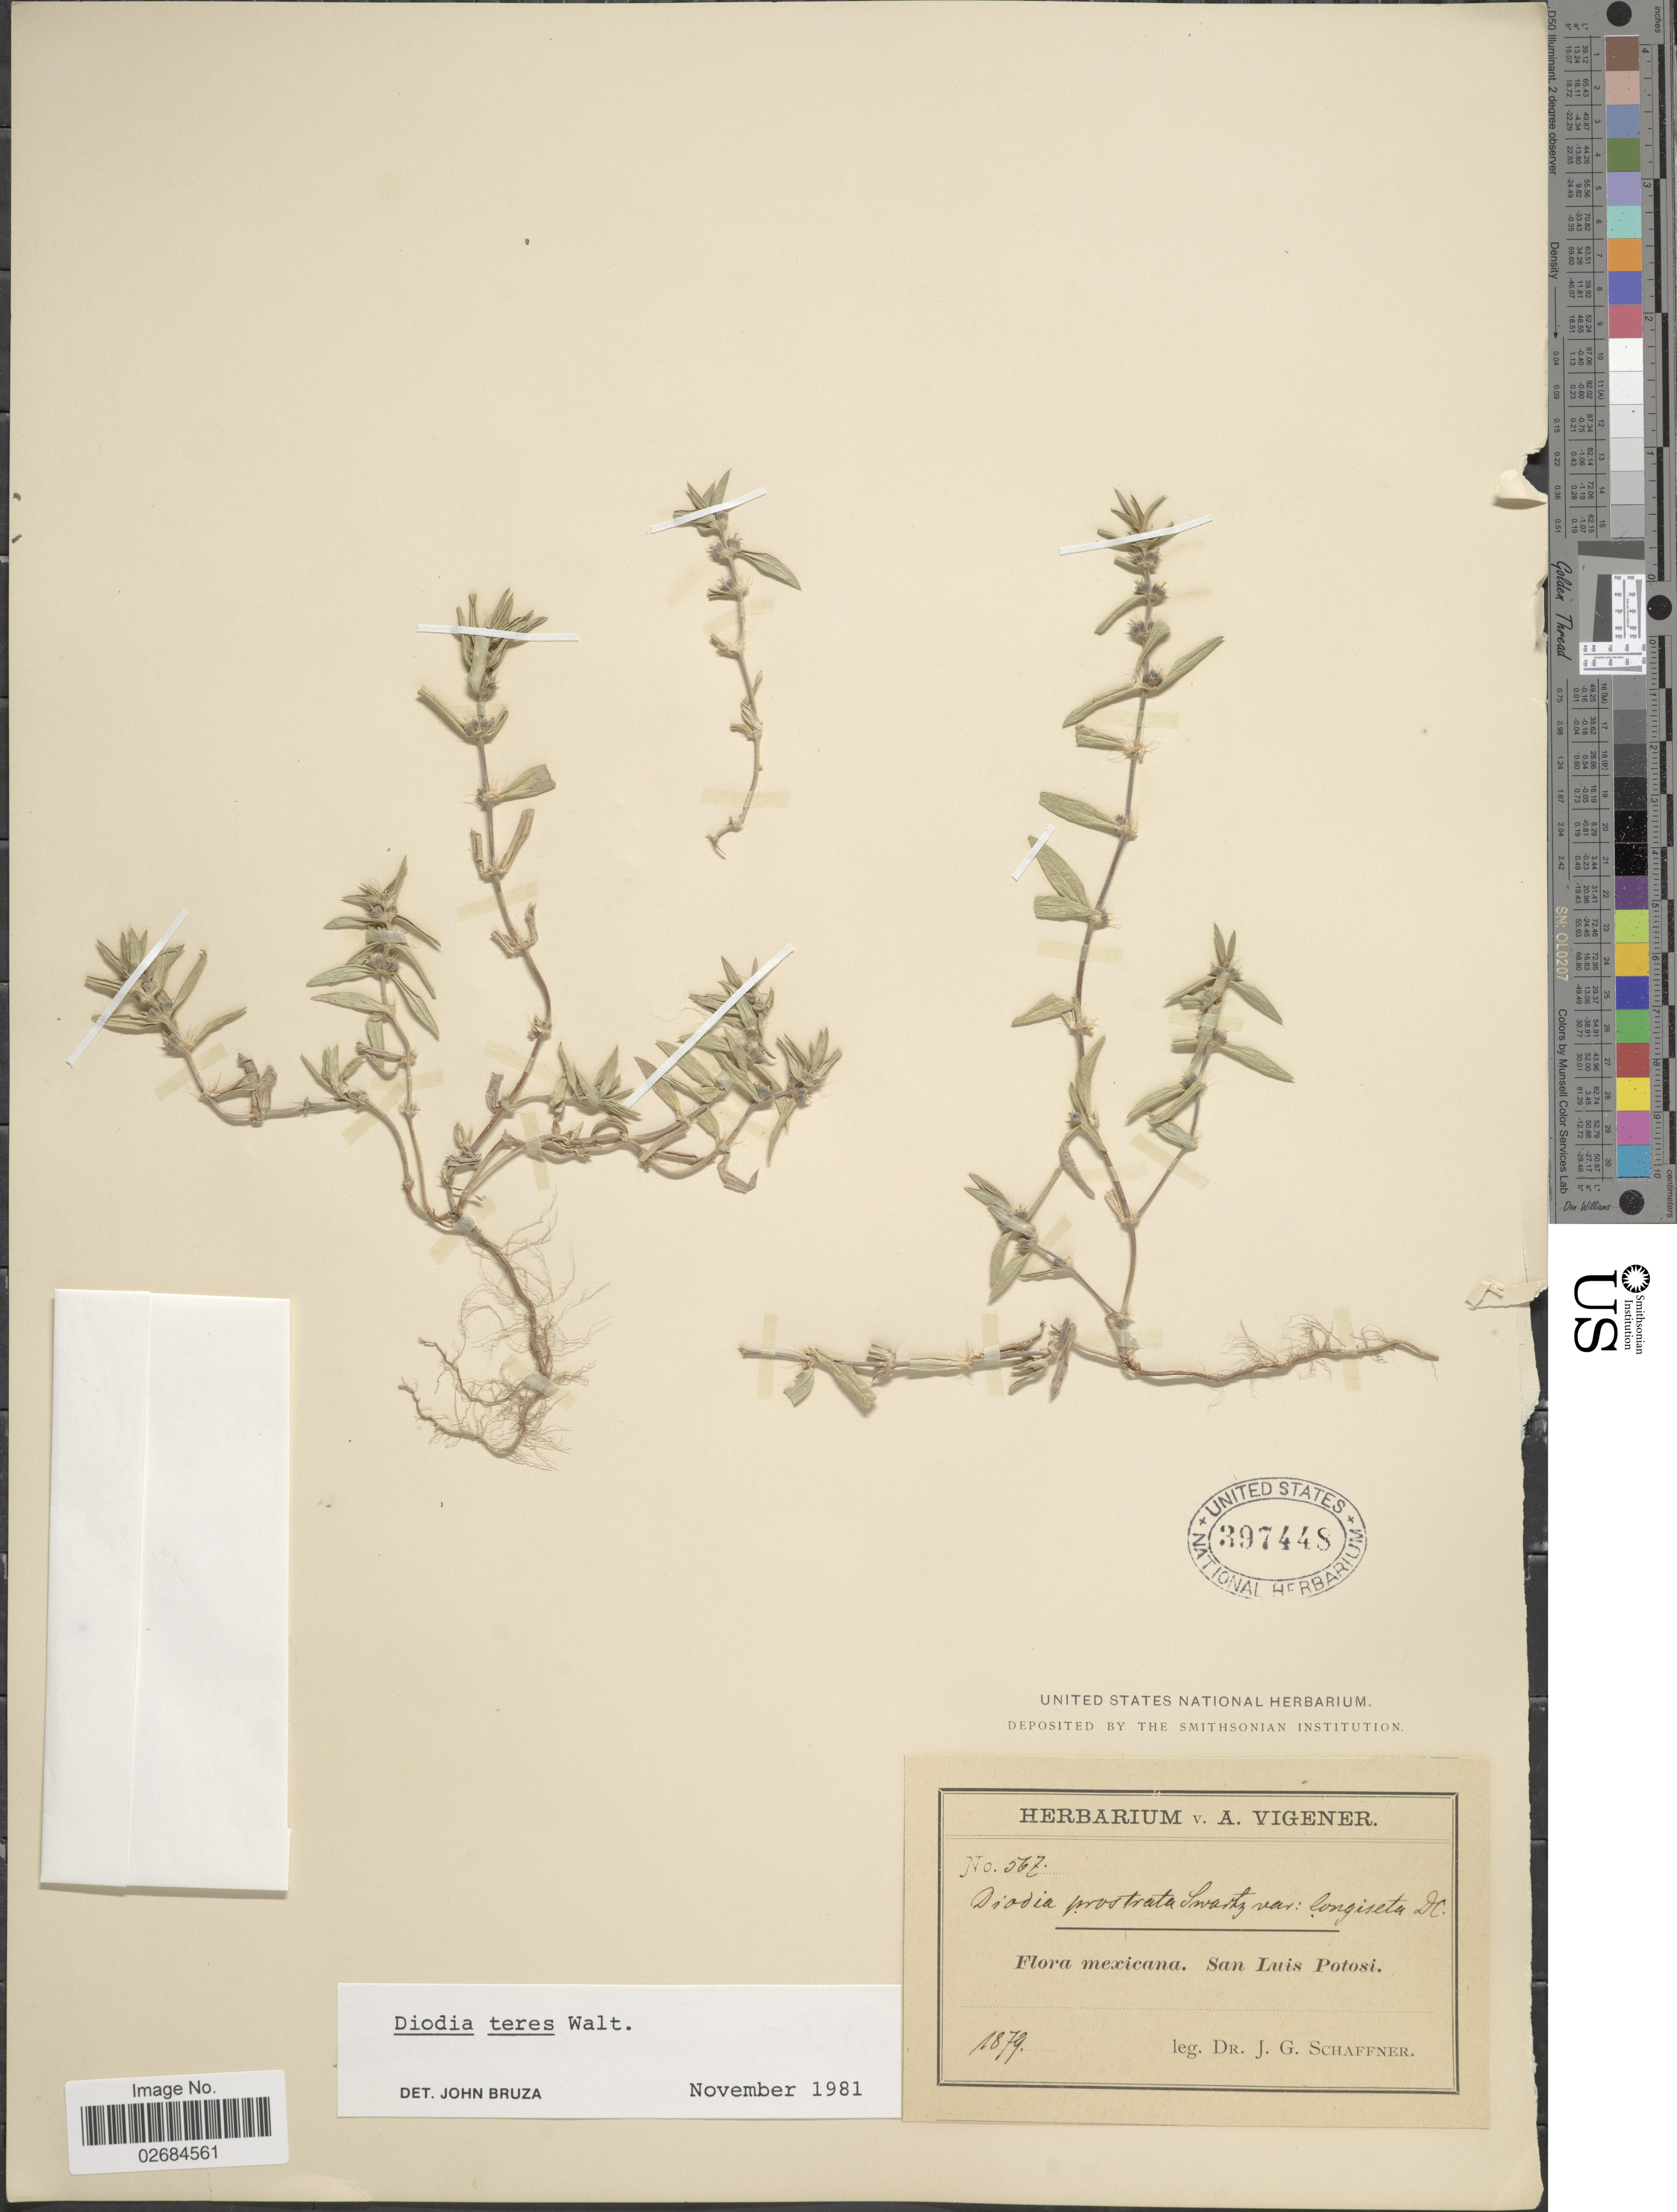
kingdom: Plantae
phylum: Tracheophyta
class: Magnoliopsida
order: Gentianales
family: Rubiaceae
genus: Diodia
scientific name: Diodia teres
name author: Walter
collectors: J. G. Schaffner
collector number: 567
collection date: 1879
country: Mexico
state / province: San Luis Potosí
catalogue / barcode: US 397448